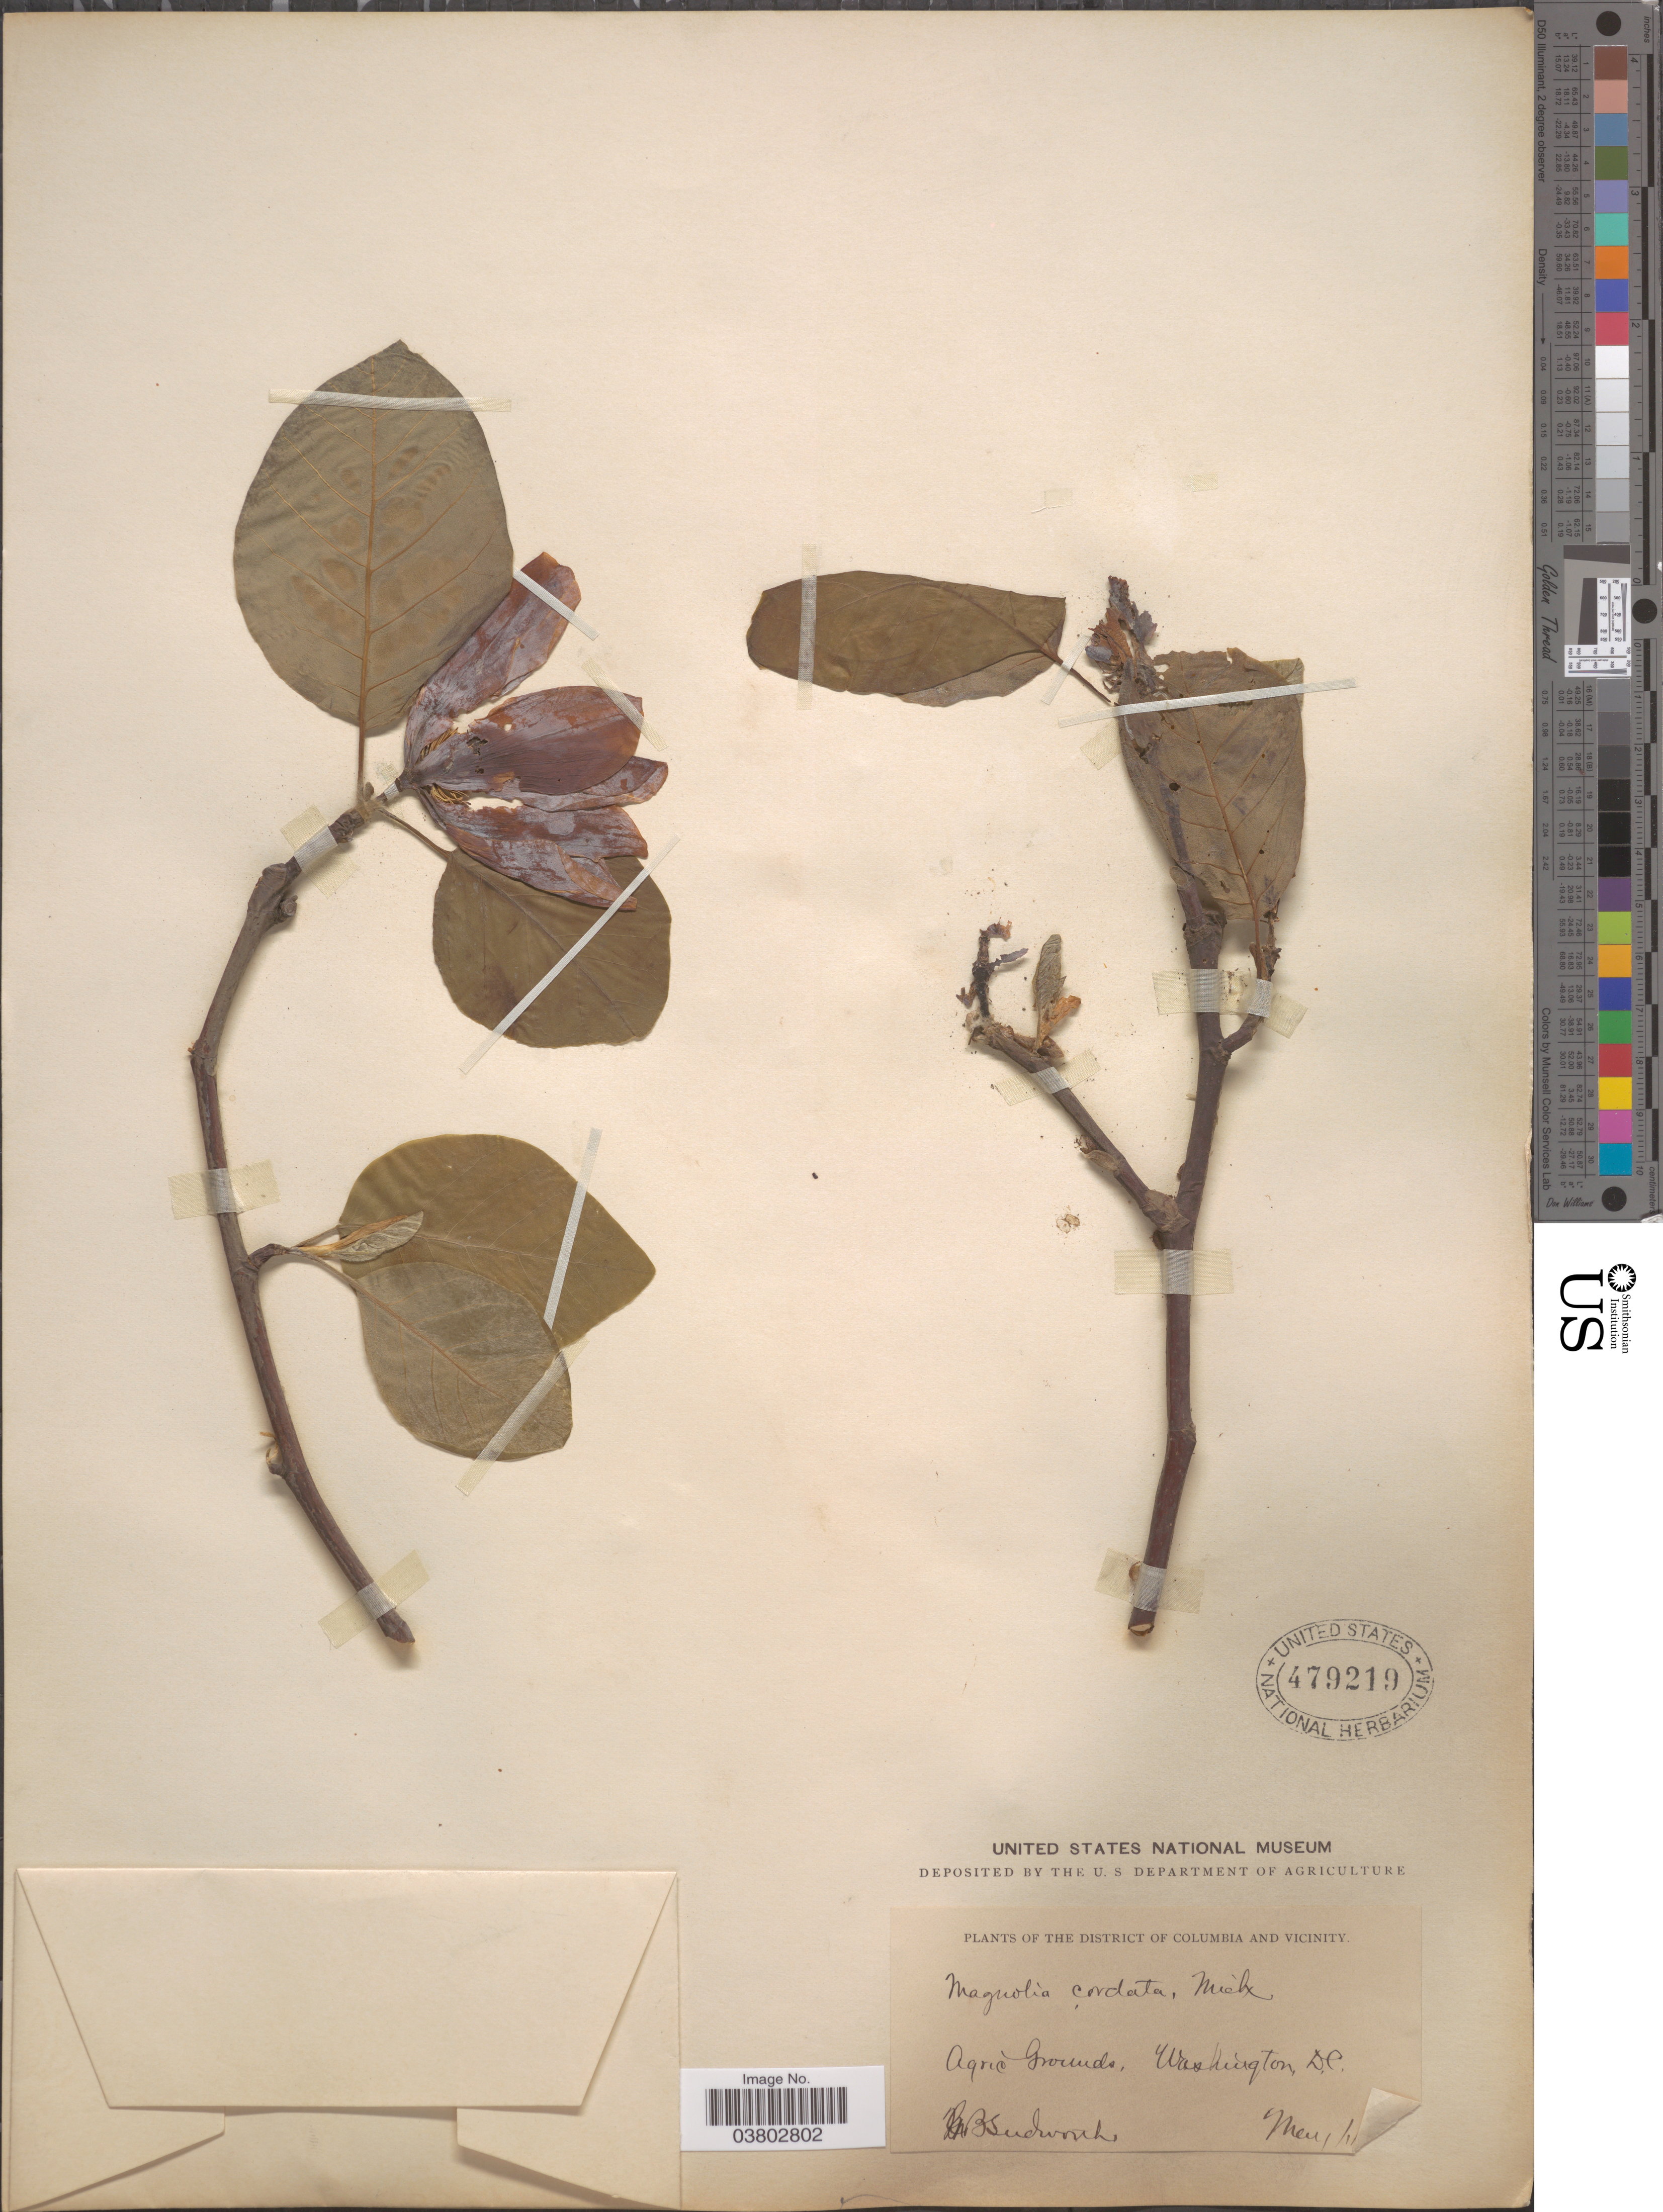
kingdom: Plantae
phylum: Tracheophyta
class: Magnoliopsida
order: Magnoliales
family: Magnoliaceae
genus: Magnolia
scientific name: Magnolia cordata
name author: Michx.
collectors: G. B. Sudworth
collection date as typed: May 11 !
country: United States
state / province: District of Columbia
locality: The District of Columbia and Vicinity. Agric. Grounds, Washington.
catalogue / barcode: US 479219